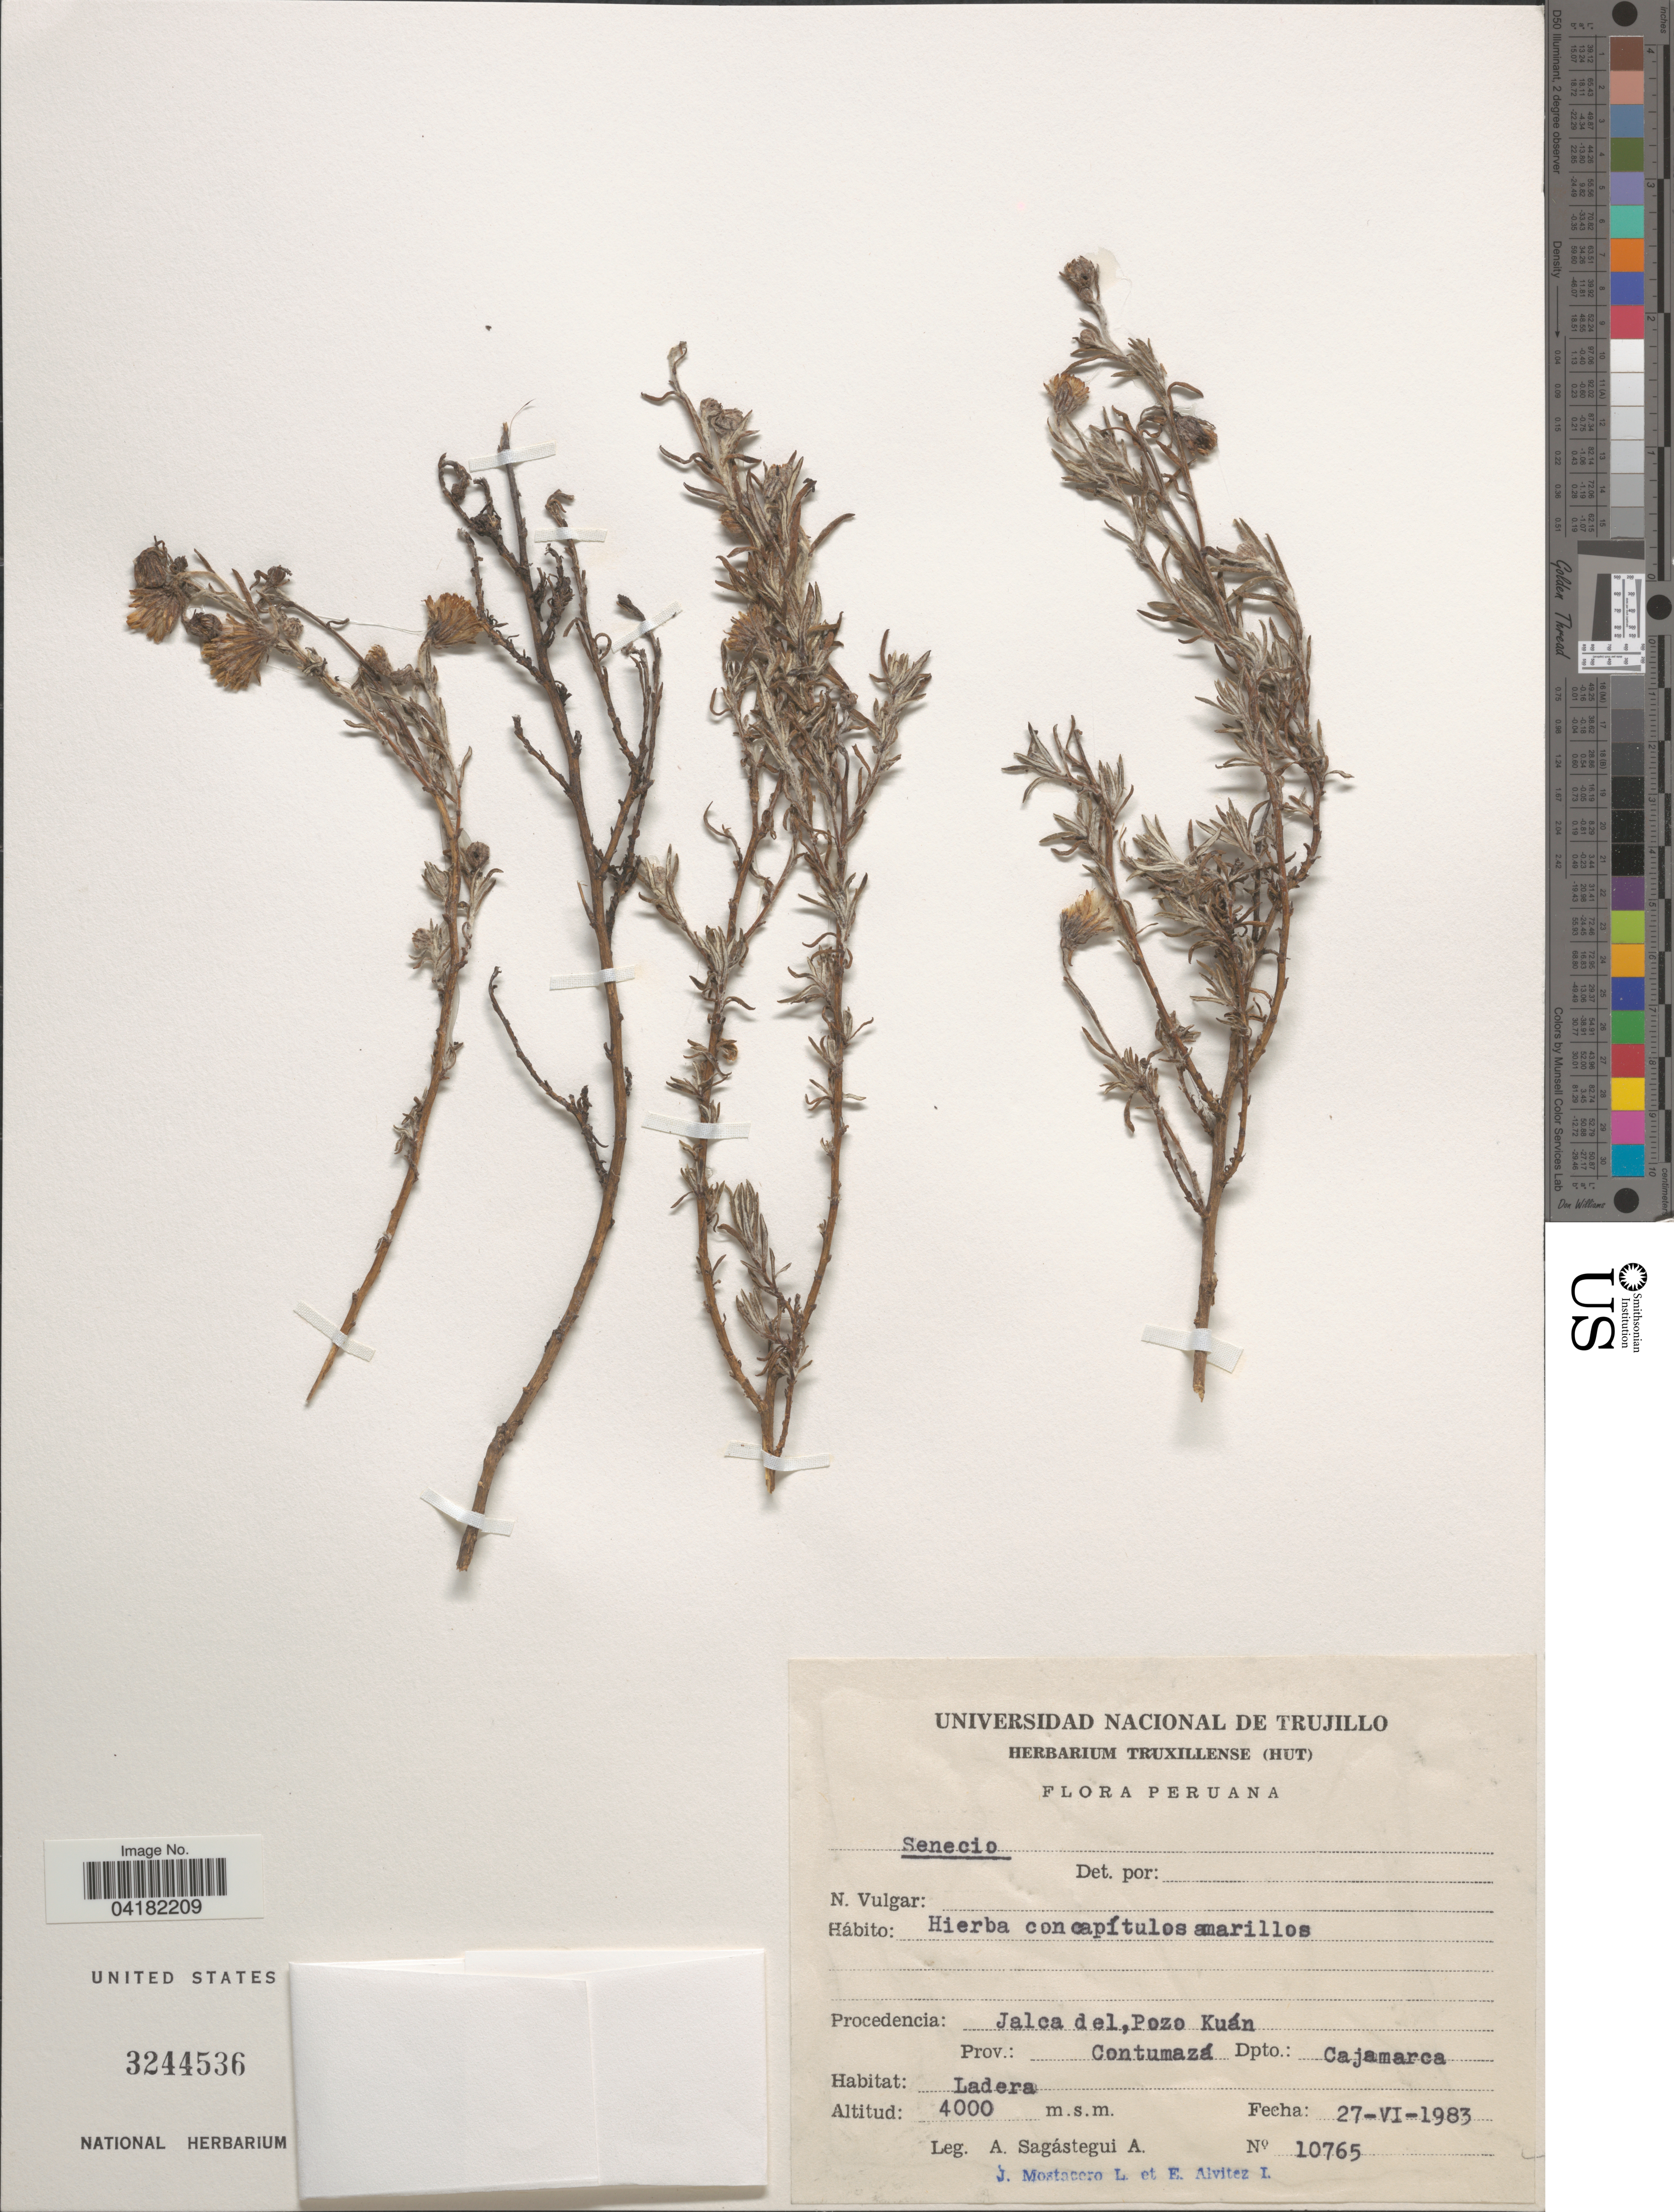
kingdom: Plantae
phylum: Tracheophyta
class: Magnoliopsida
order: Asterales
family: Asteraceae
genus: Senecio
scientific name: Senecio sp.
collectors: A. Sagástegui A., J. Mostacero, J. Mostacero L. & E. Alvitez I.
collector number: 10765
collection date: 1983-06-27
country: Peru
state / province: Cajamarca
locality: Procedenca: Jalca del, Pozo Kuán. Prov.: Contumazá Dpto.: Cajamarca.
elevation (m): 4000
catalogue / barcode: US 3244536